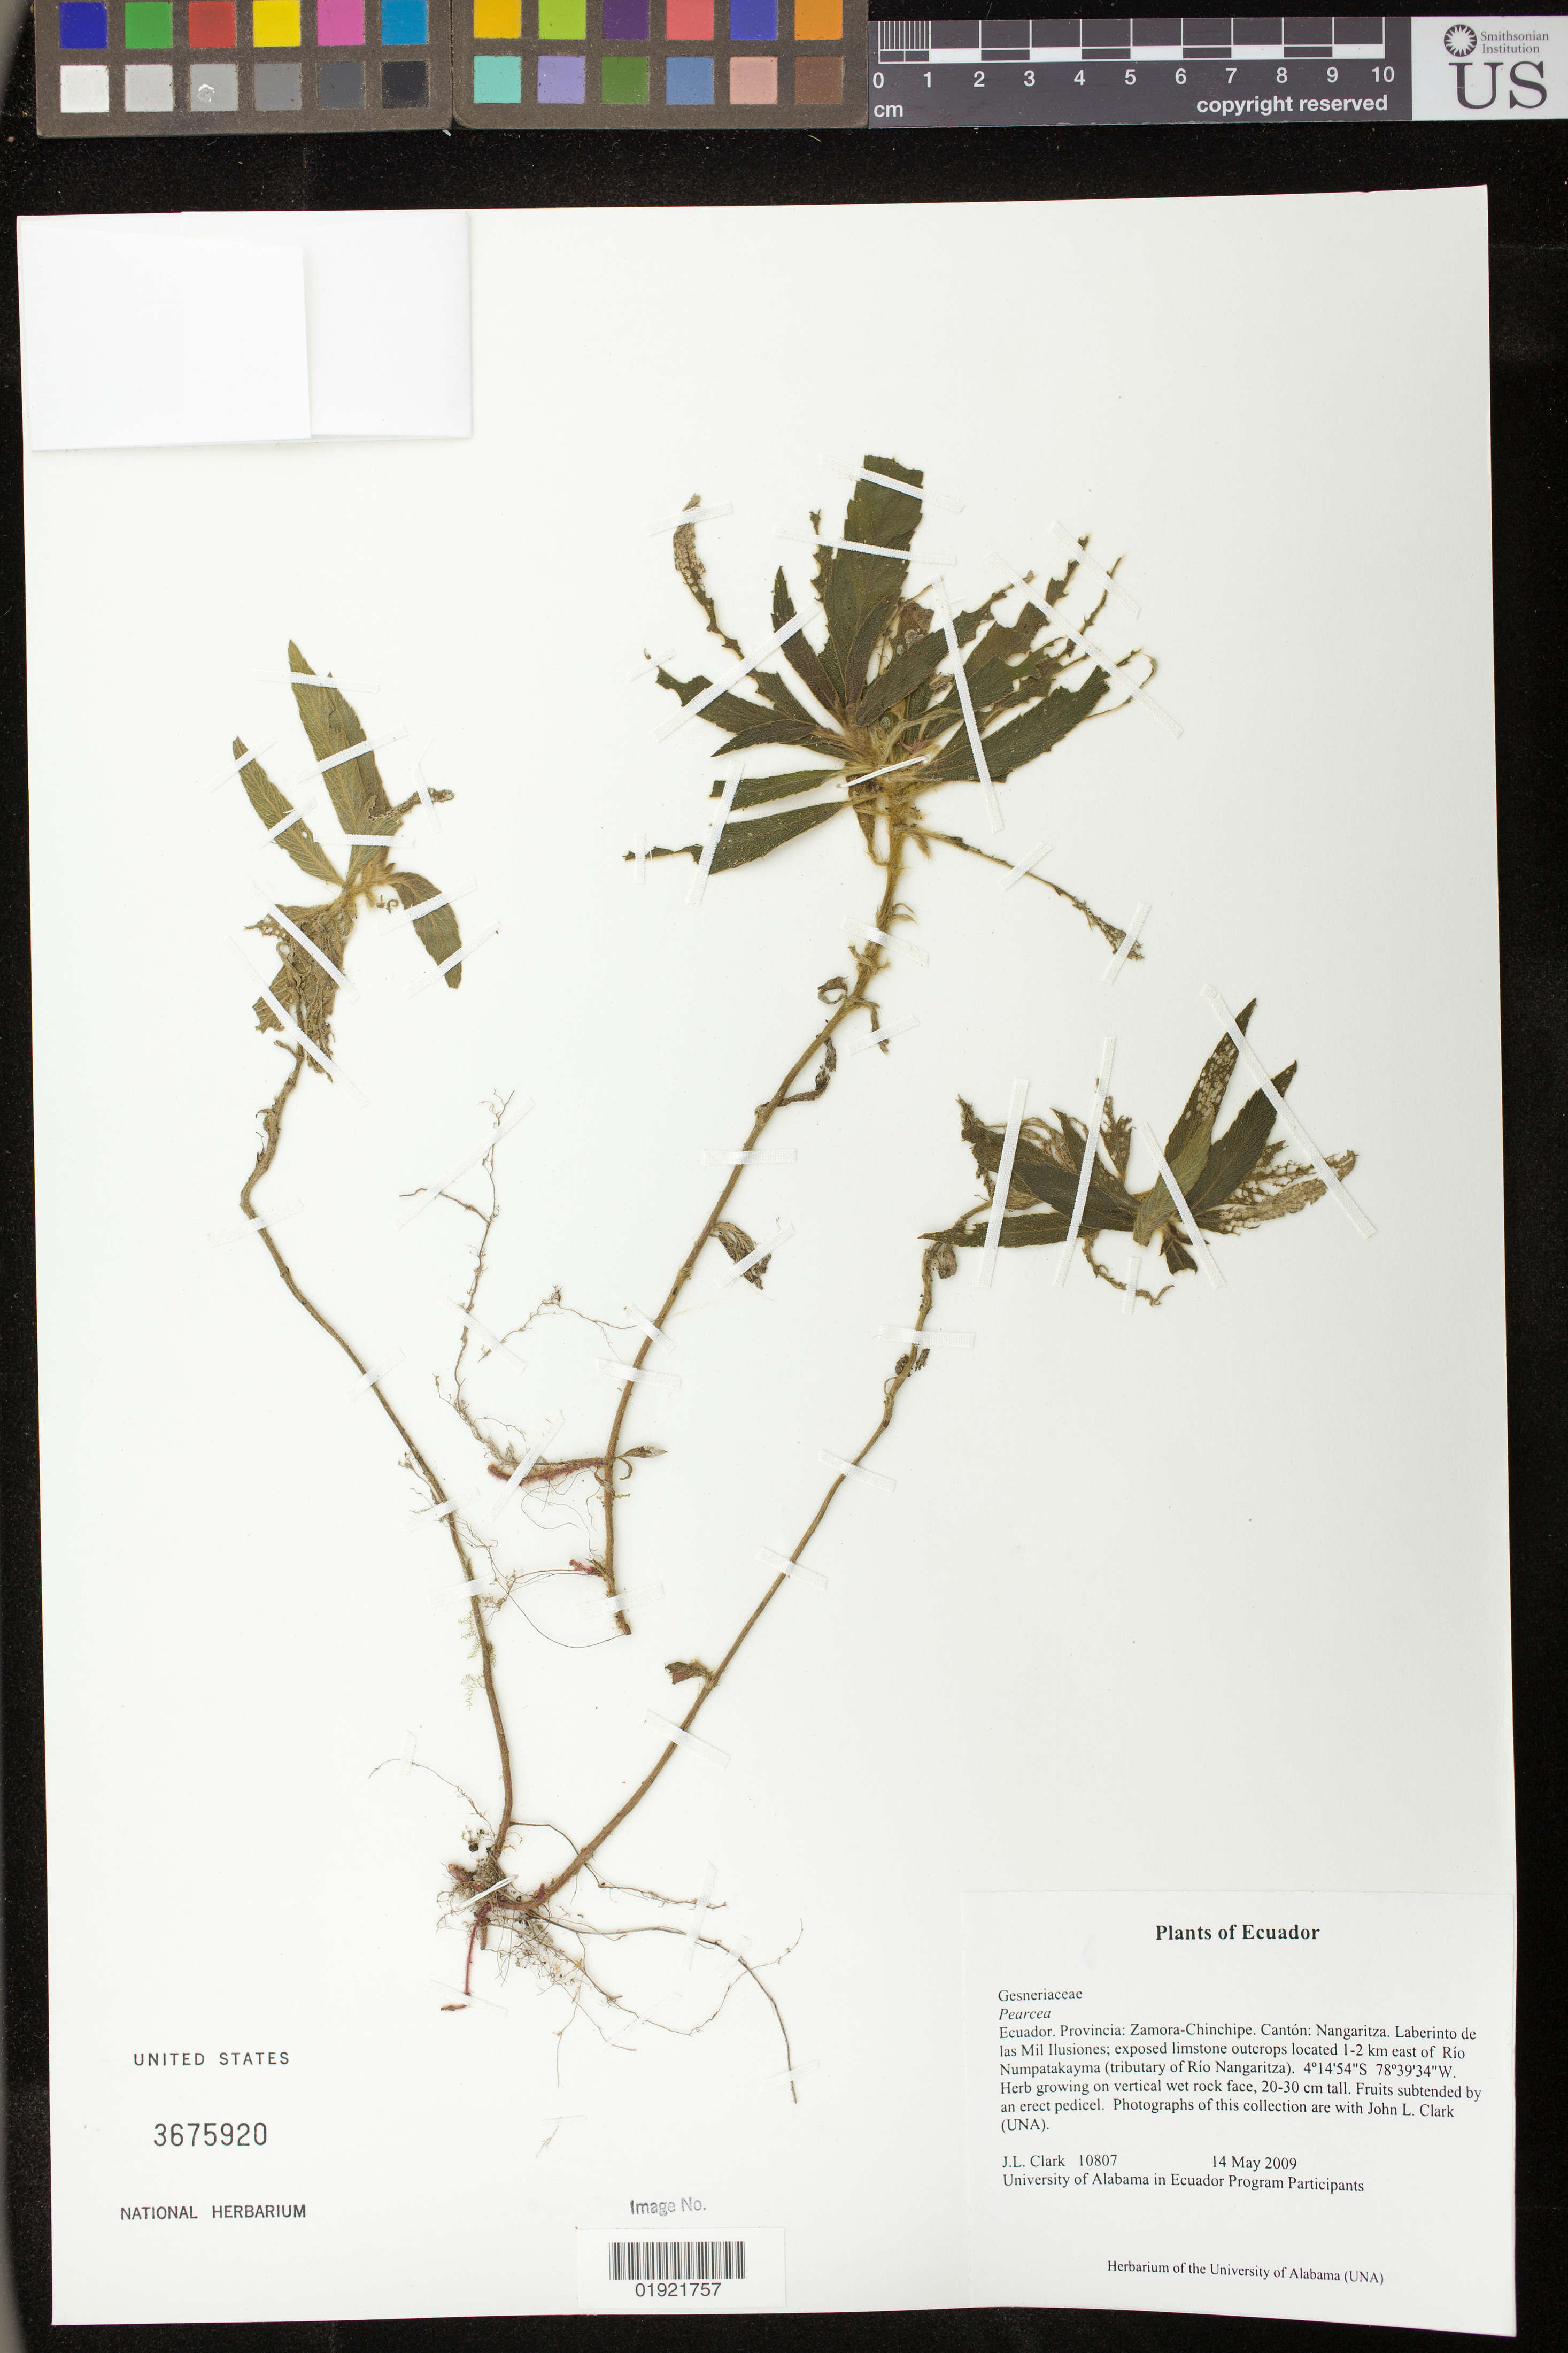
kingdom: Plantae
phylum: Tracheophyta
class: Magnoliopsida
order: Lamiales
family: Gesneriaceae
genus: Pearcea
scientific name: Pearcea sp.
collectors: J. L. Clark & University of Alabama in Ecuador Program participants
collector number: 10807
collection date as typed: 14 May 2009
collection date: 2009-05-14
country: Ecuador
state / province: Zamora-Chinchipe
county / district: Nangaritza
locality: Laberinto de las Mil Ilusiones; exposed limestone outcrops located 1-2 km east of Rio Numpatakayma (tributary of Rio Nangaritza)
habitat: herb growing on vertical wet rock face.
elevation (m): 1200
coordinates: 4 14 54 S, 78 39 34 W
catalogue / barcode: US 3675920